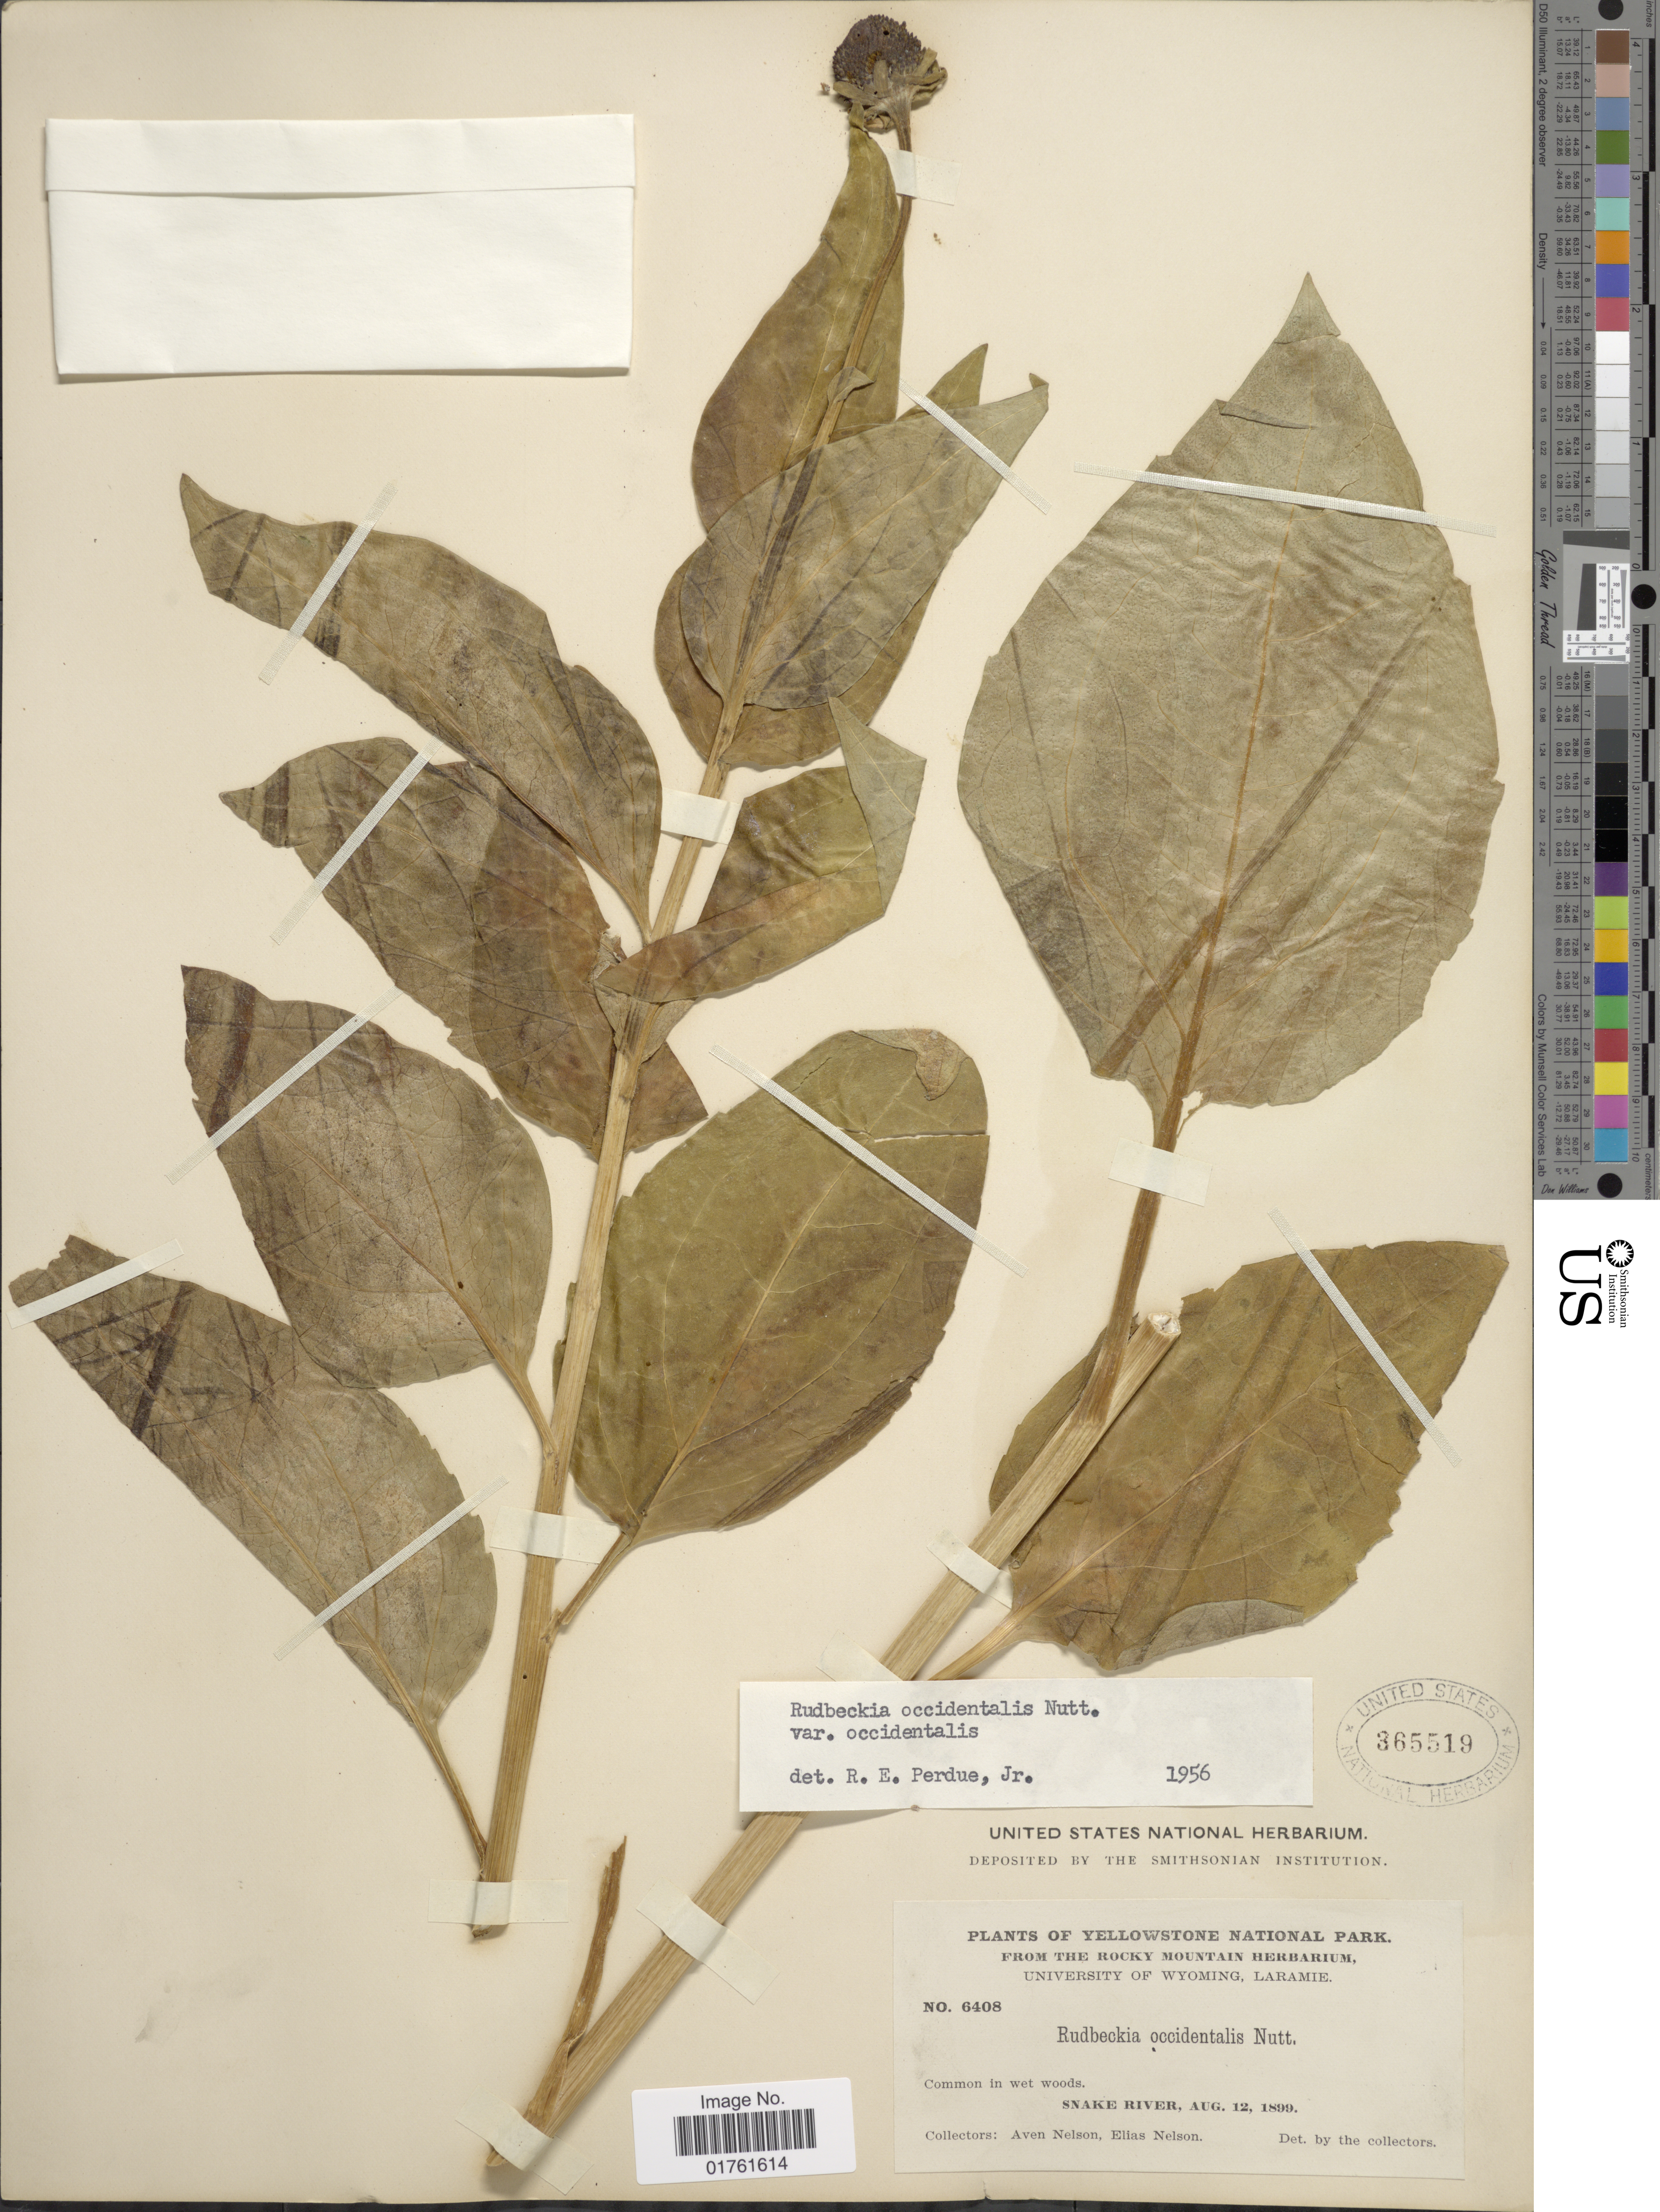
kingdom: Plantae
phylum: Tracheophyta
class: Magnoliopsida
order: Asterales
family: Asteraceae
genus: Rudbeckia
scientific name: Rudbeckia occidentalis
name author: Nutt.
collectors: A. Nelson & E. Nelson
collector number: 6408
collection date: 1899-08-12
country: United States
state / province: Wyoming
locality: Yellowstone National Park, Common in wet woods,Snake River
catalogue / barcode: US 365519